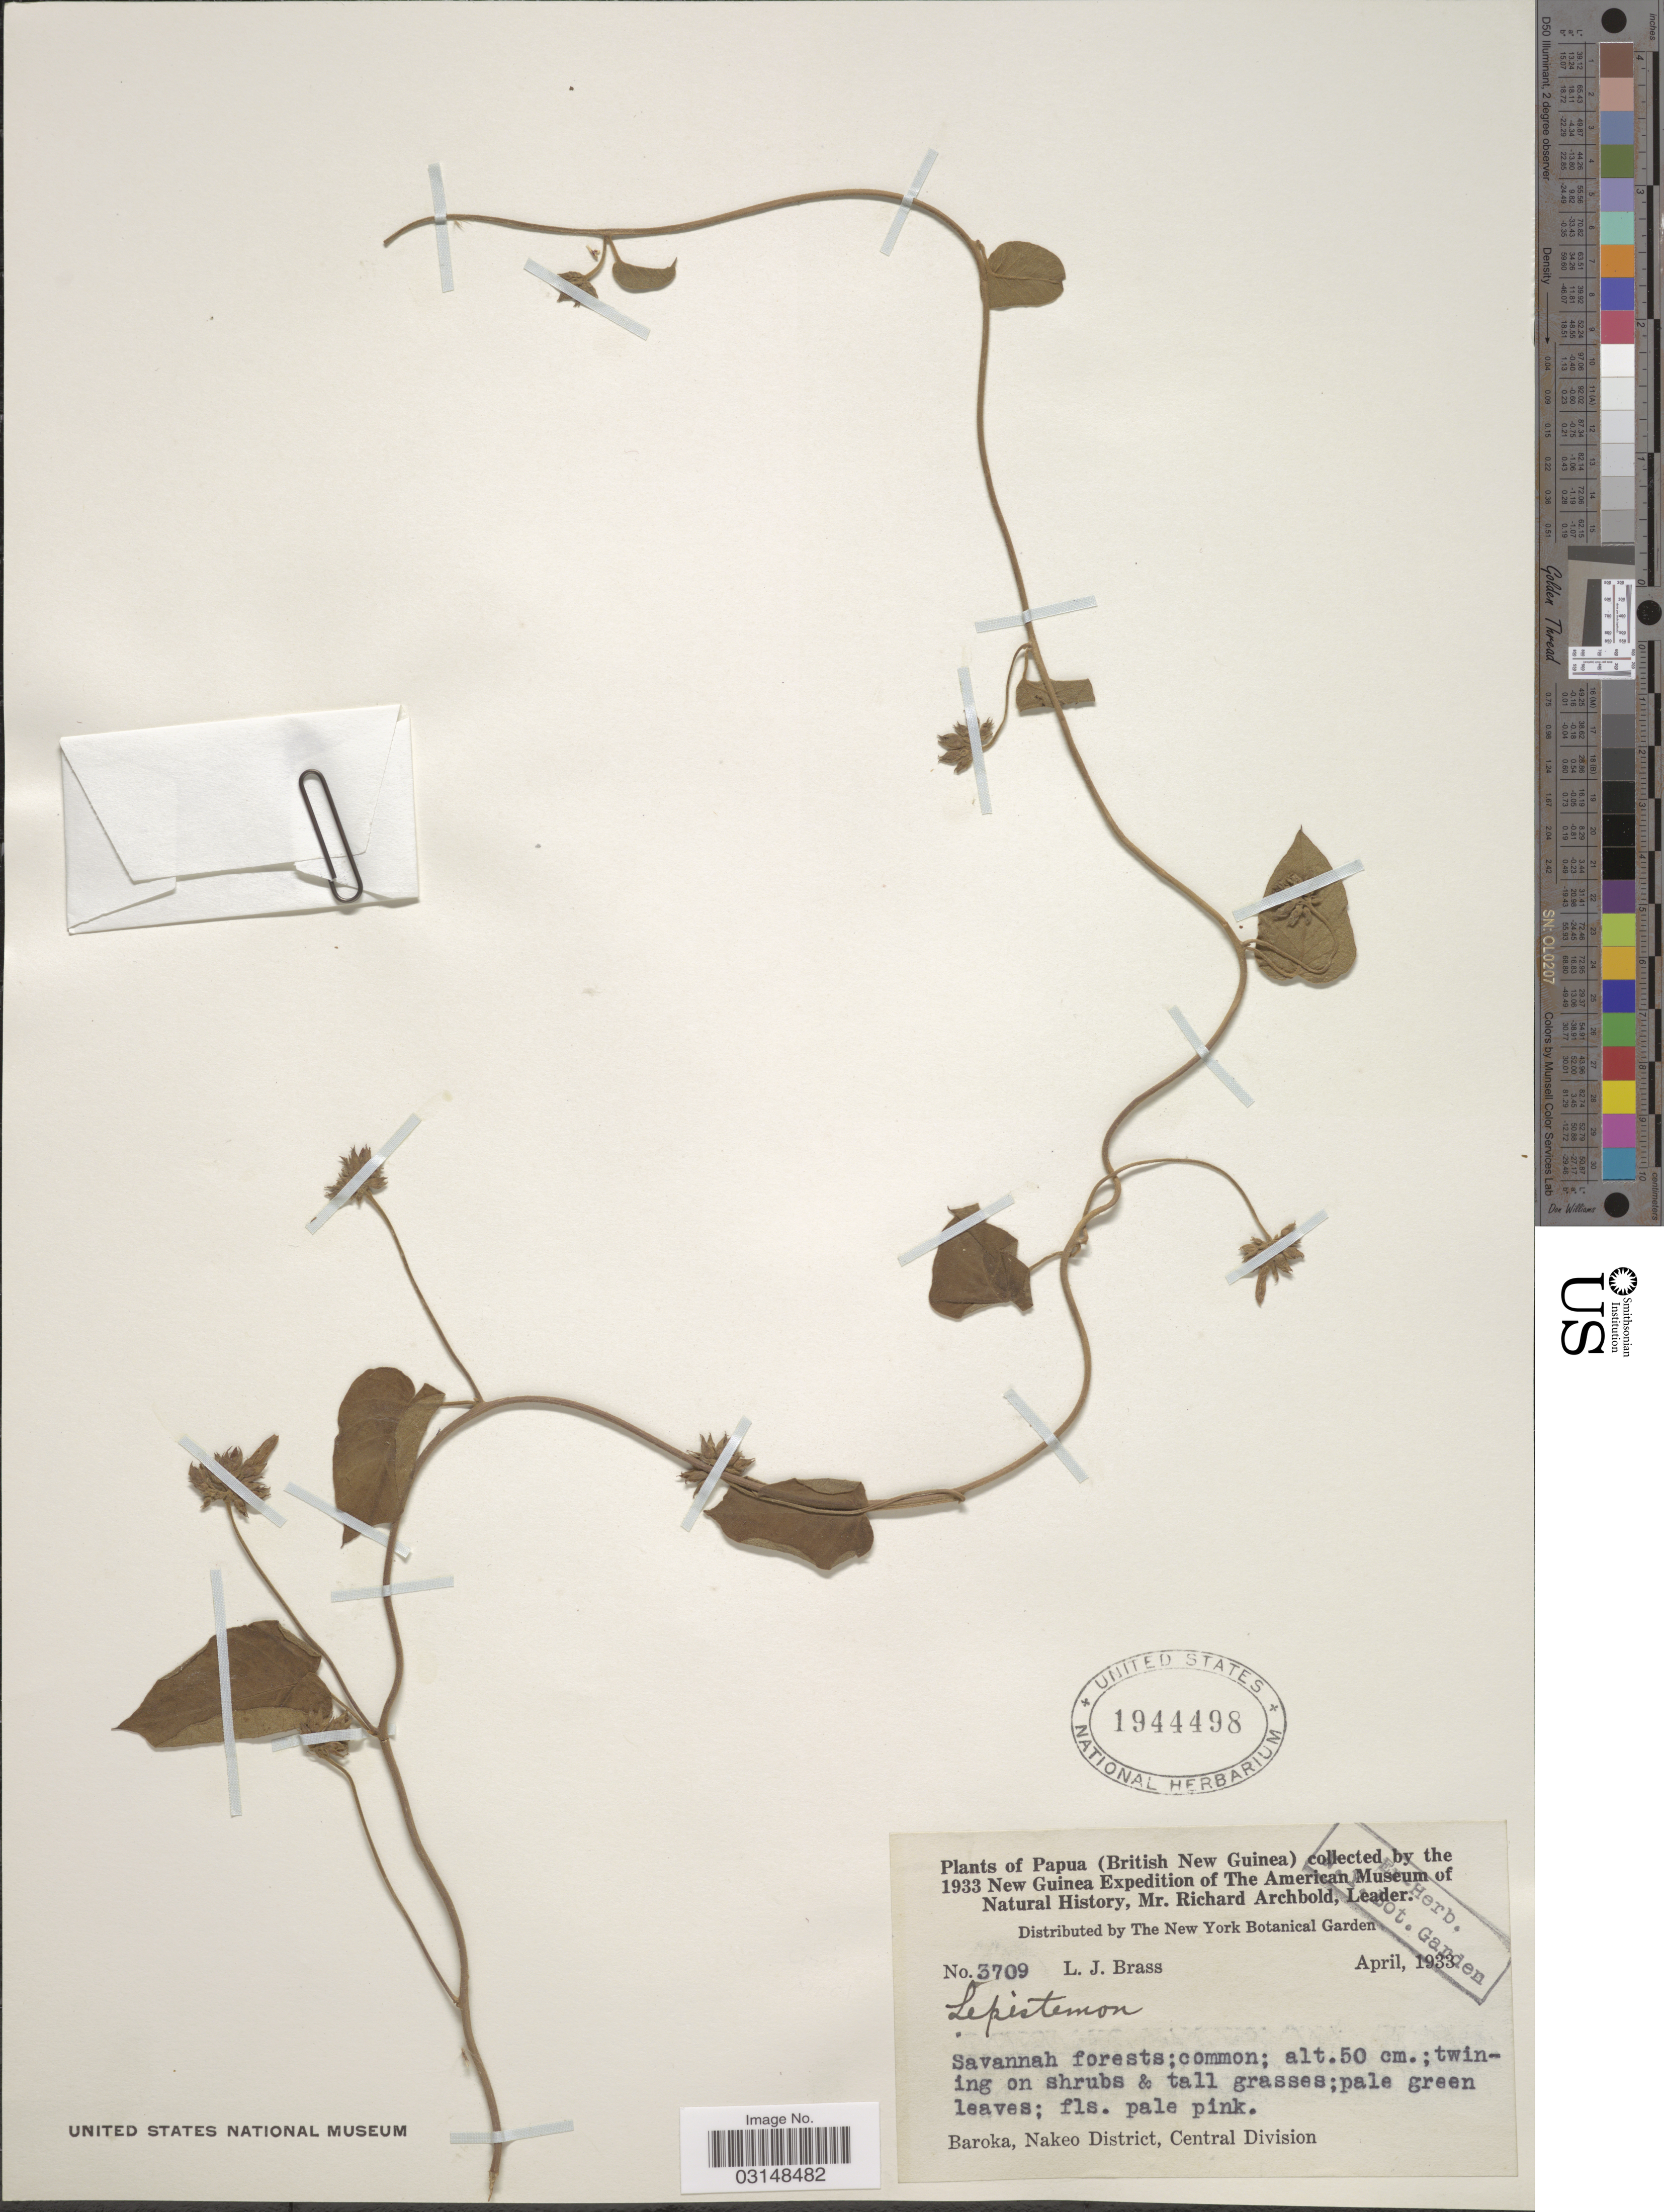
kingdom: Plantae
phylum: Tracheophyta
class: Magnoliopsida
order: Solanales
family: Convolvulaceae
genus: Lepistemon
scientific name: Lepistemon sp.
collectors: L. J. Brass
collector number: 3709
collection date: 1933-04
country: Papua New Guinea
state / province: Central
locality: Papua (British New Guinea), Baroka, Nakeo District, Central Division.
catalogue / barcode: US 1944498